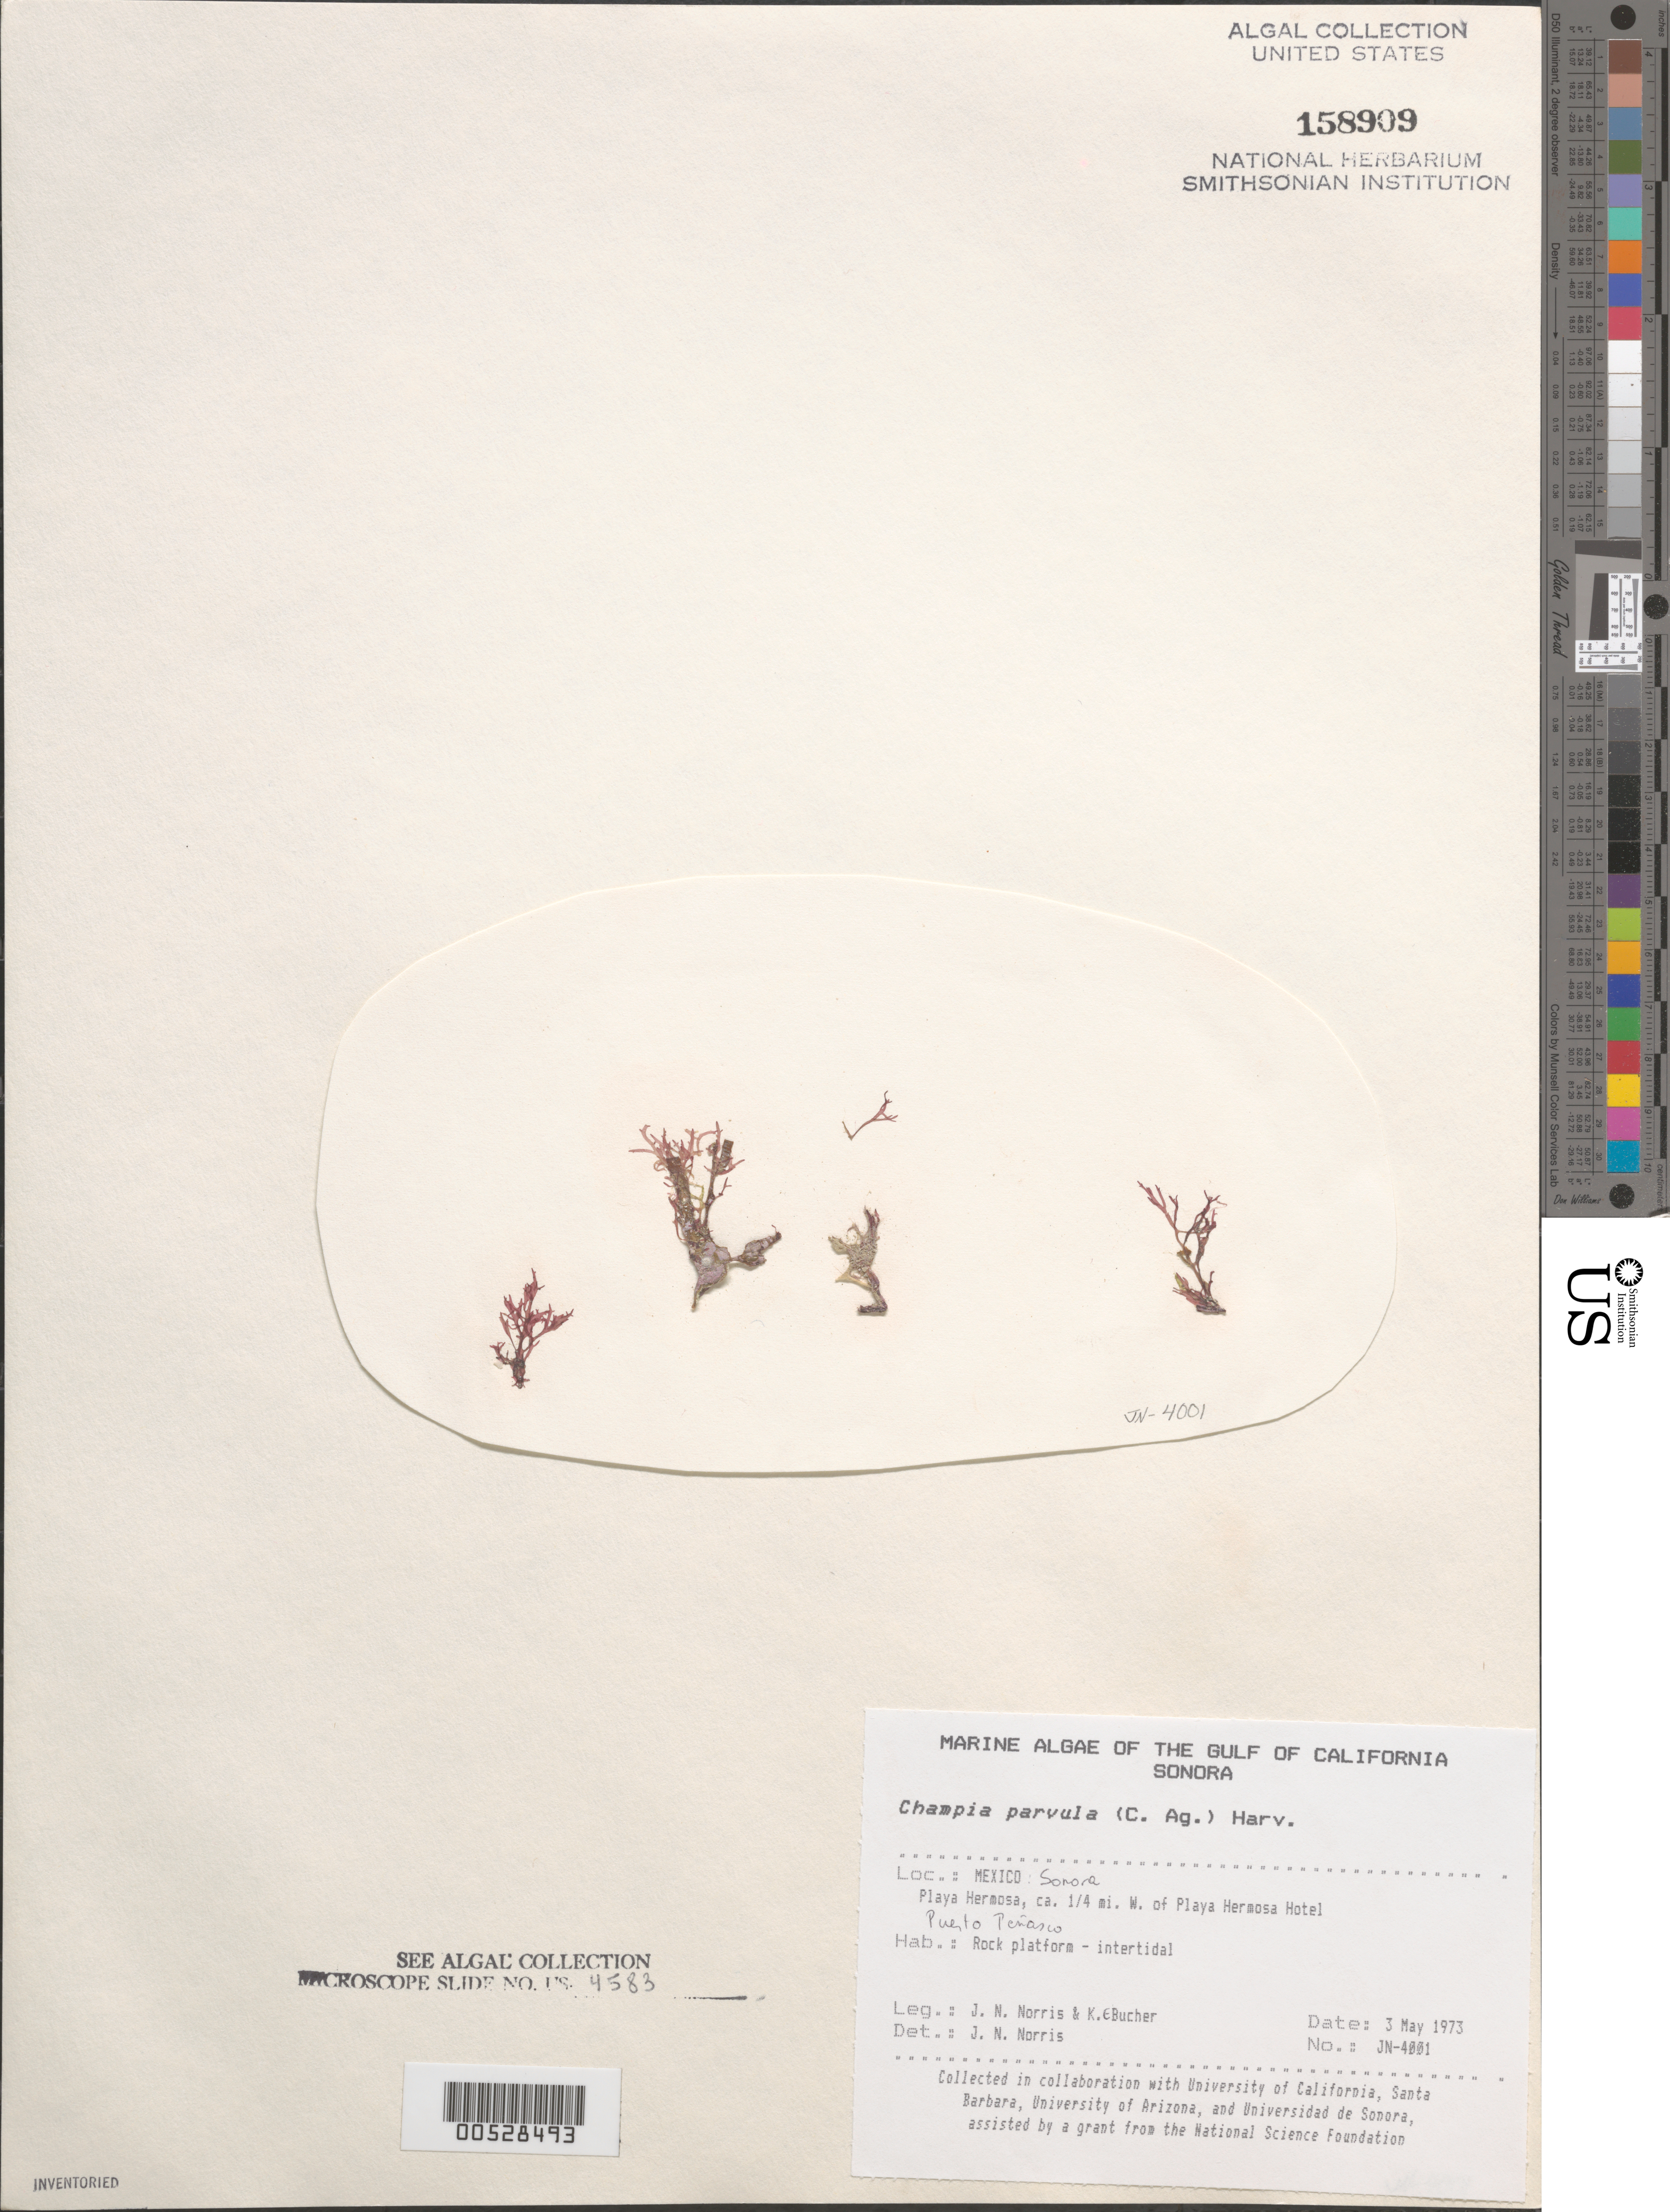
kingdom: Plantae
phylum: Rhodophyta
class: Florideophyceae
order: Rhodymeniales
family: Champiaceae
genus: Champia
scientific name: Champia parvula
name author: (C. Agardh) Harv.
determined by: Norris, James N.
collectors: J. N. Norris & K. E. Bucher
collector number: JN-4001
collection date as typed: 03 May 1973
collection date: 1973-05-03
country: Mexico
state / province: Sonora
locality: Playa Hermosa, Puerto Penasco, ca. 0.25 mile west of Playa Hermosa Hotel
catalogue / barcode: US 158909